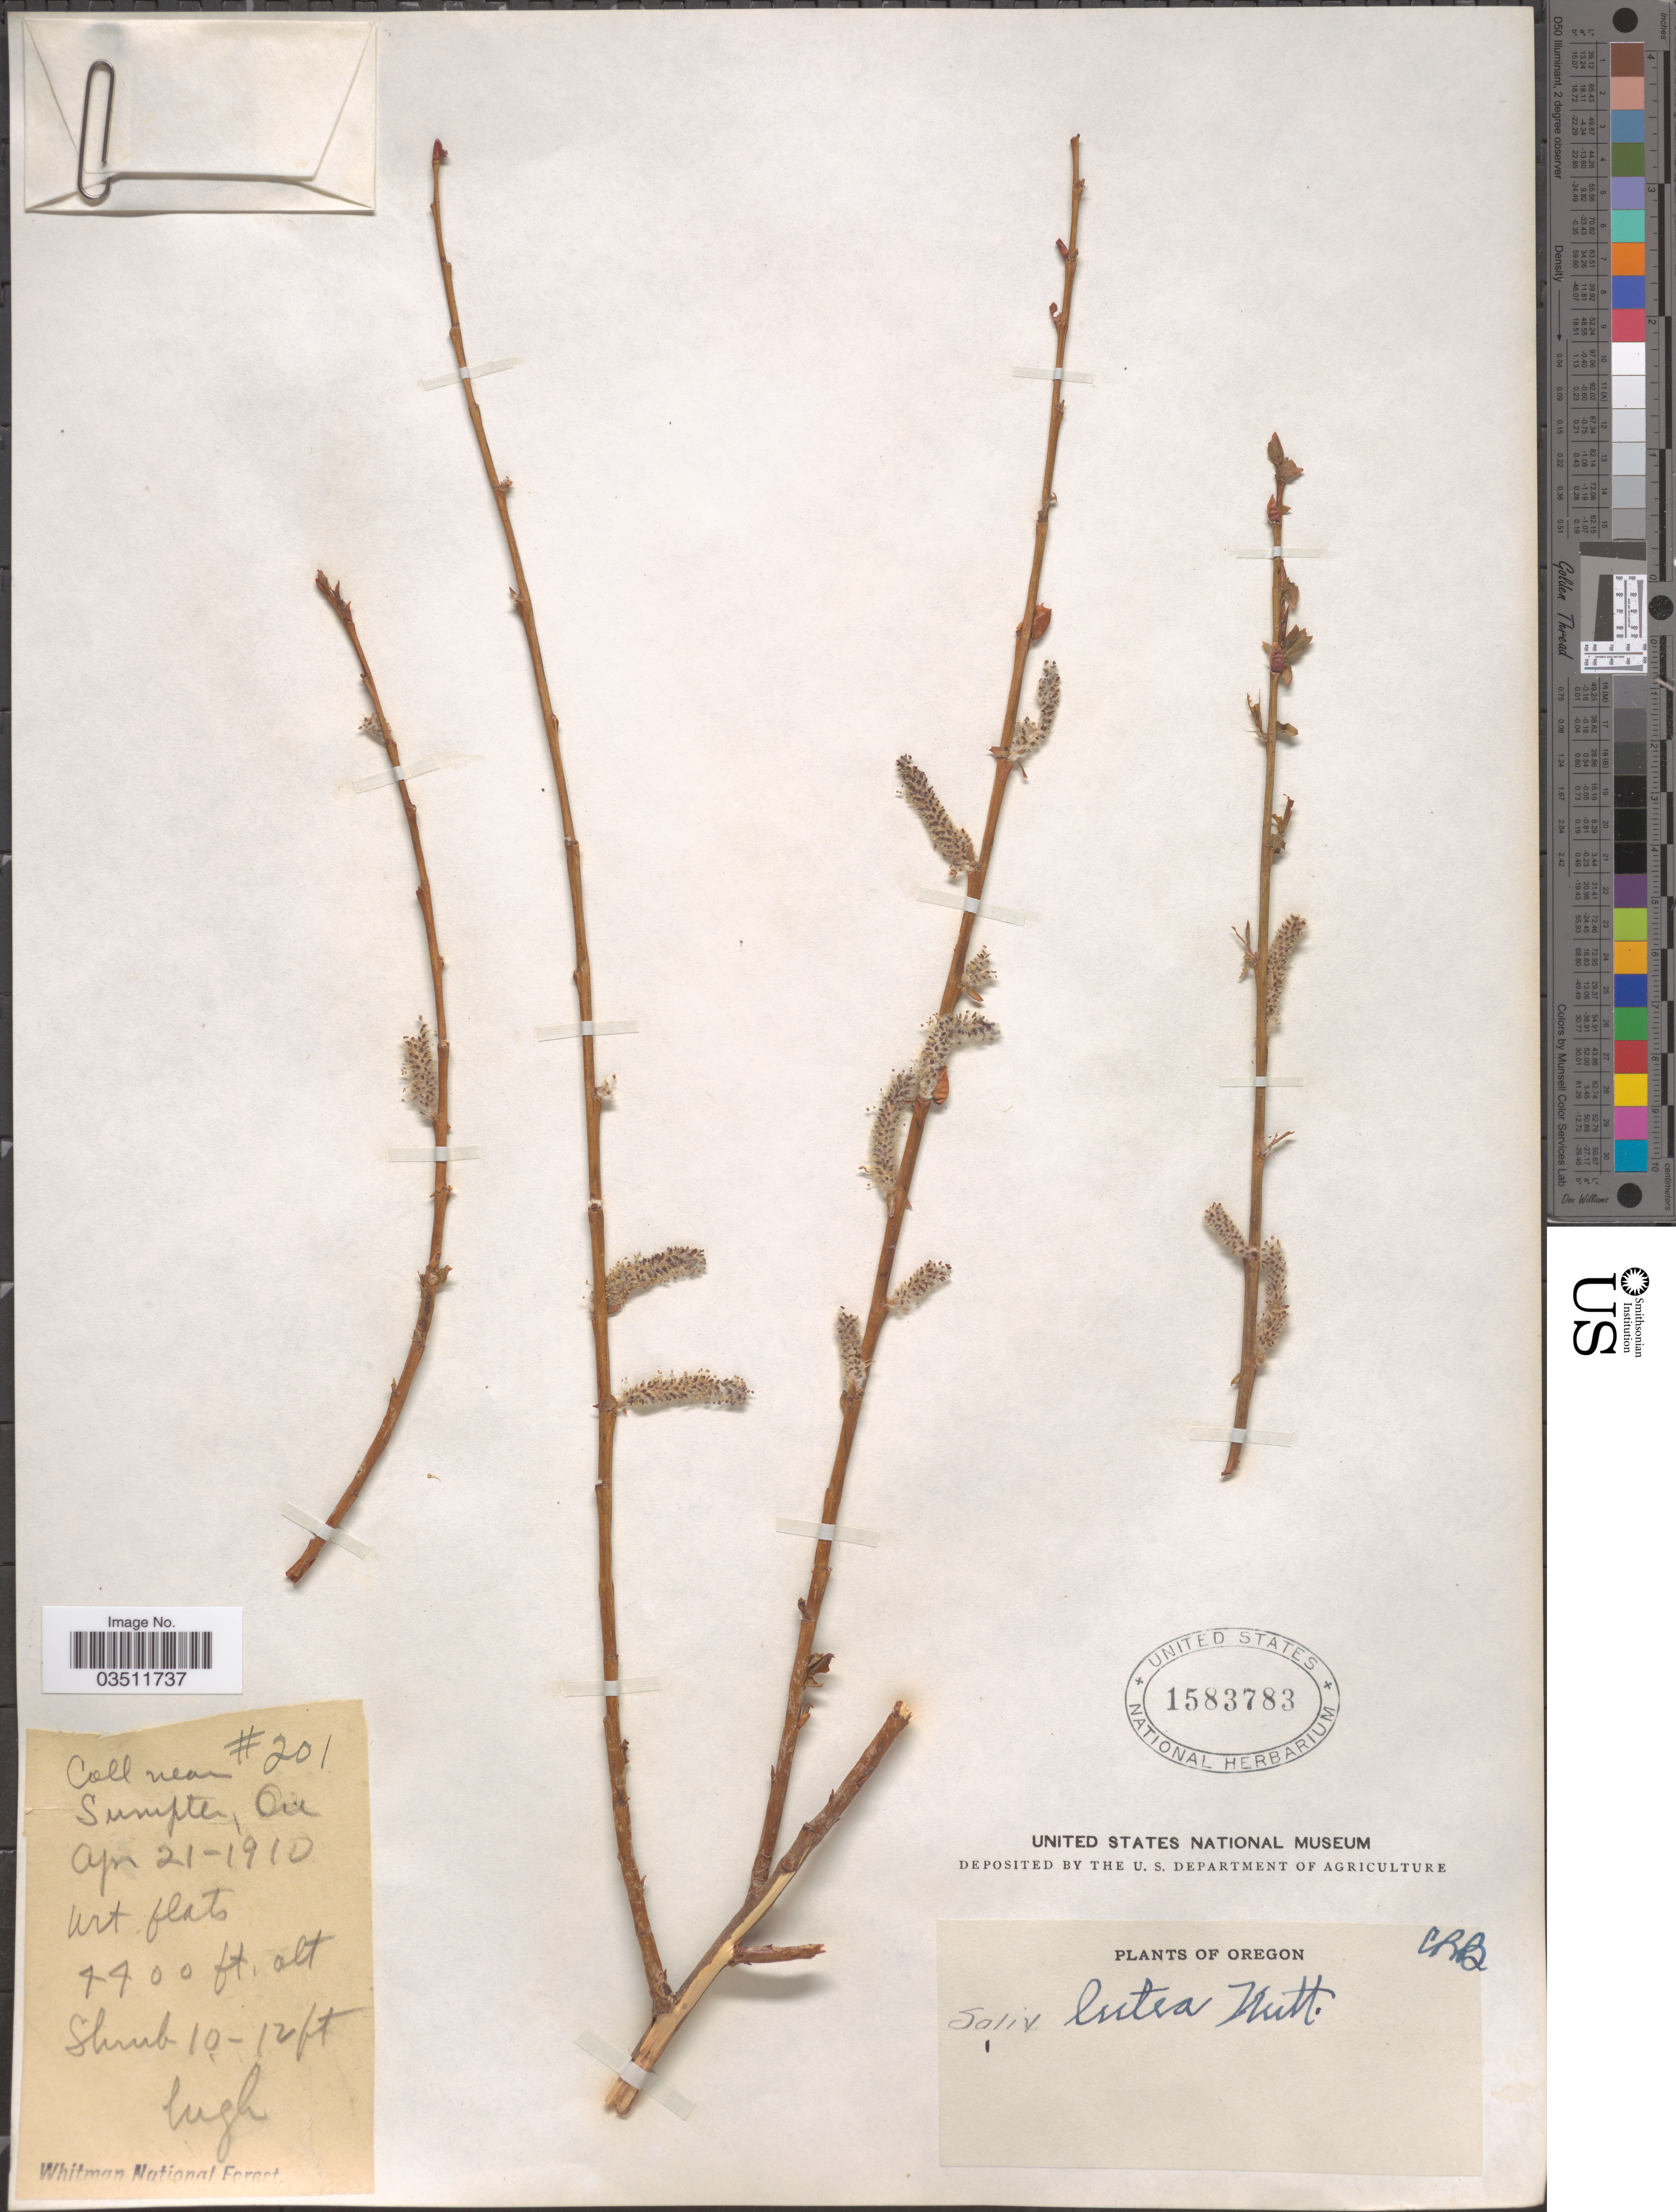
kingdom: Plantae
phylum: Tracheophyta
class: Magnoliopsida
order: Malpighiales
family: Salicaceae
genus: Salix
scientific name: Salix lutea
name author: Nutt.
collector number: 201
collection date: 1910-04-21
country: United States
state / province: Oregon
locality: Near Sumpter. Whitman National Forest.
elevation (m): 1341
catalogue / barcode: US 1583783